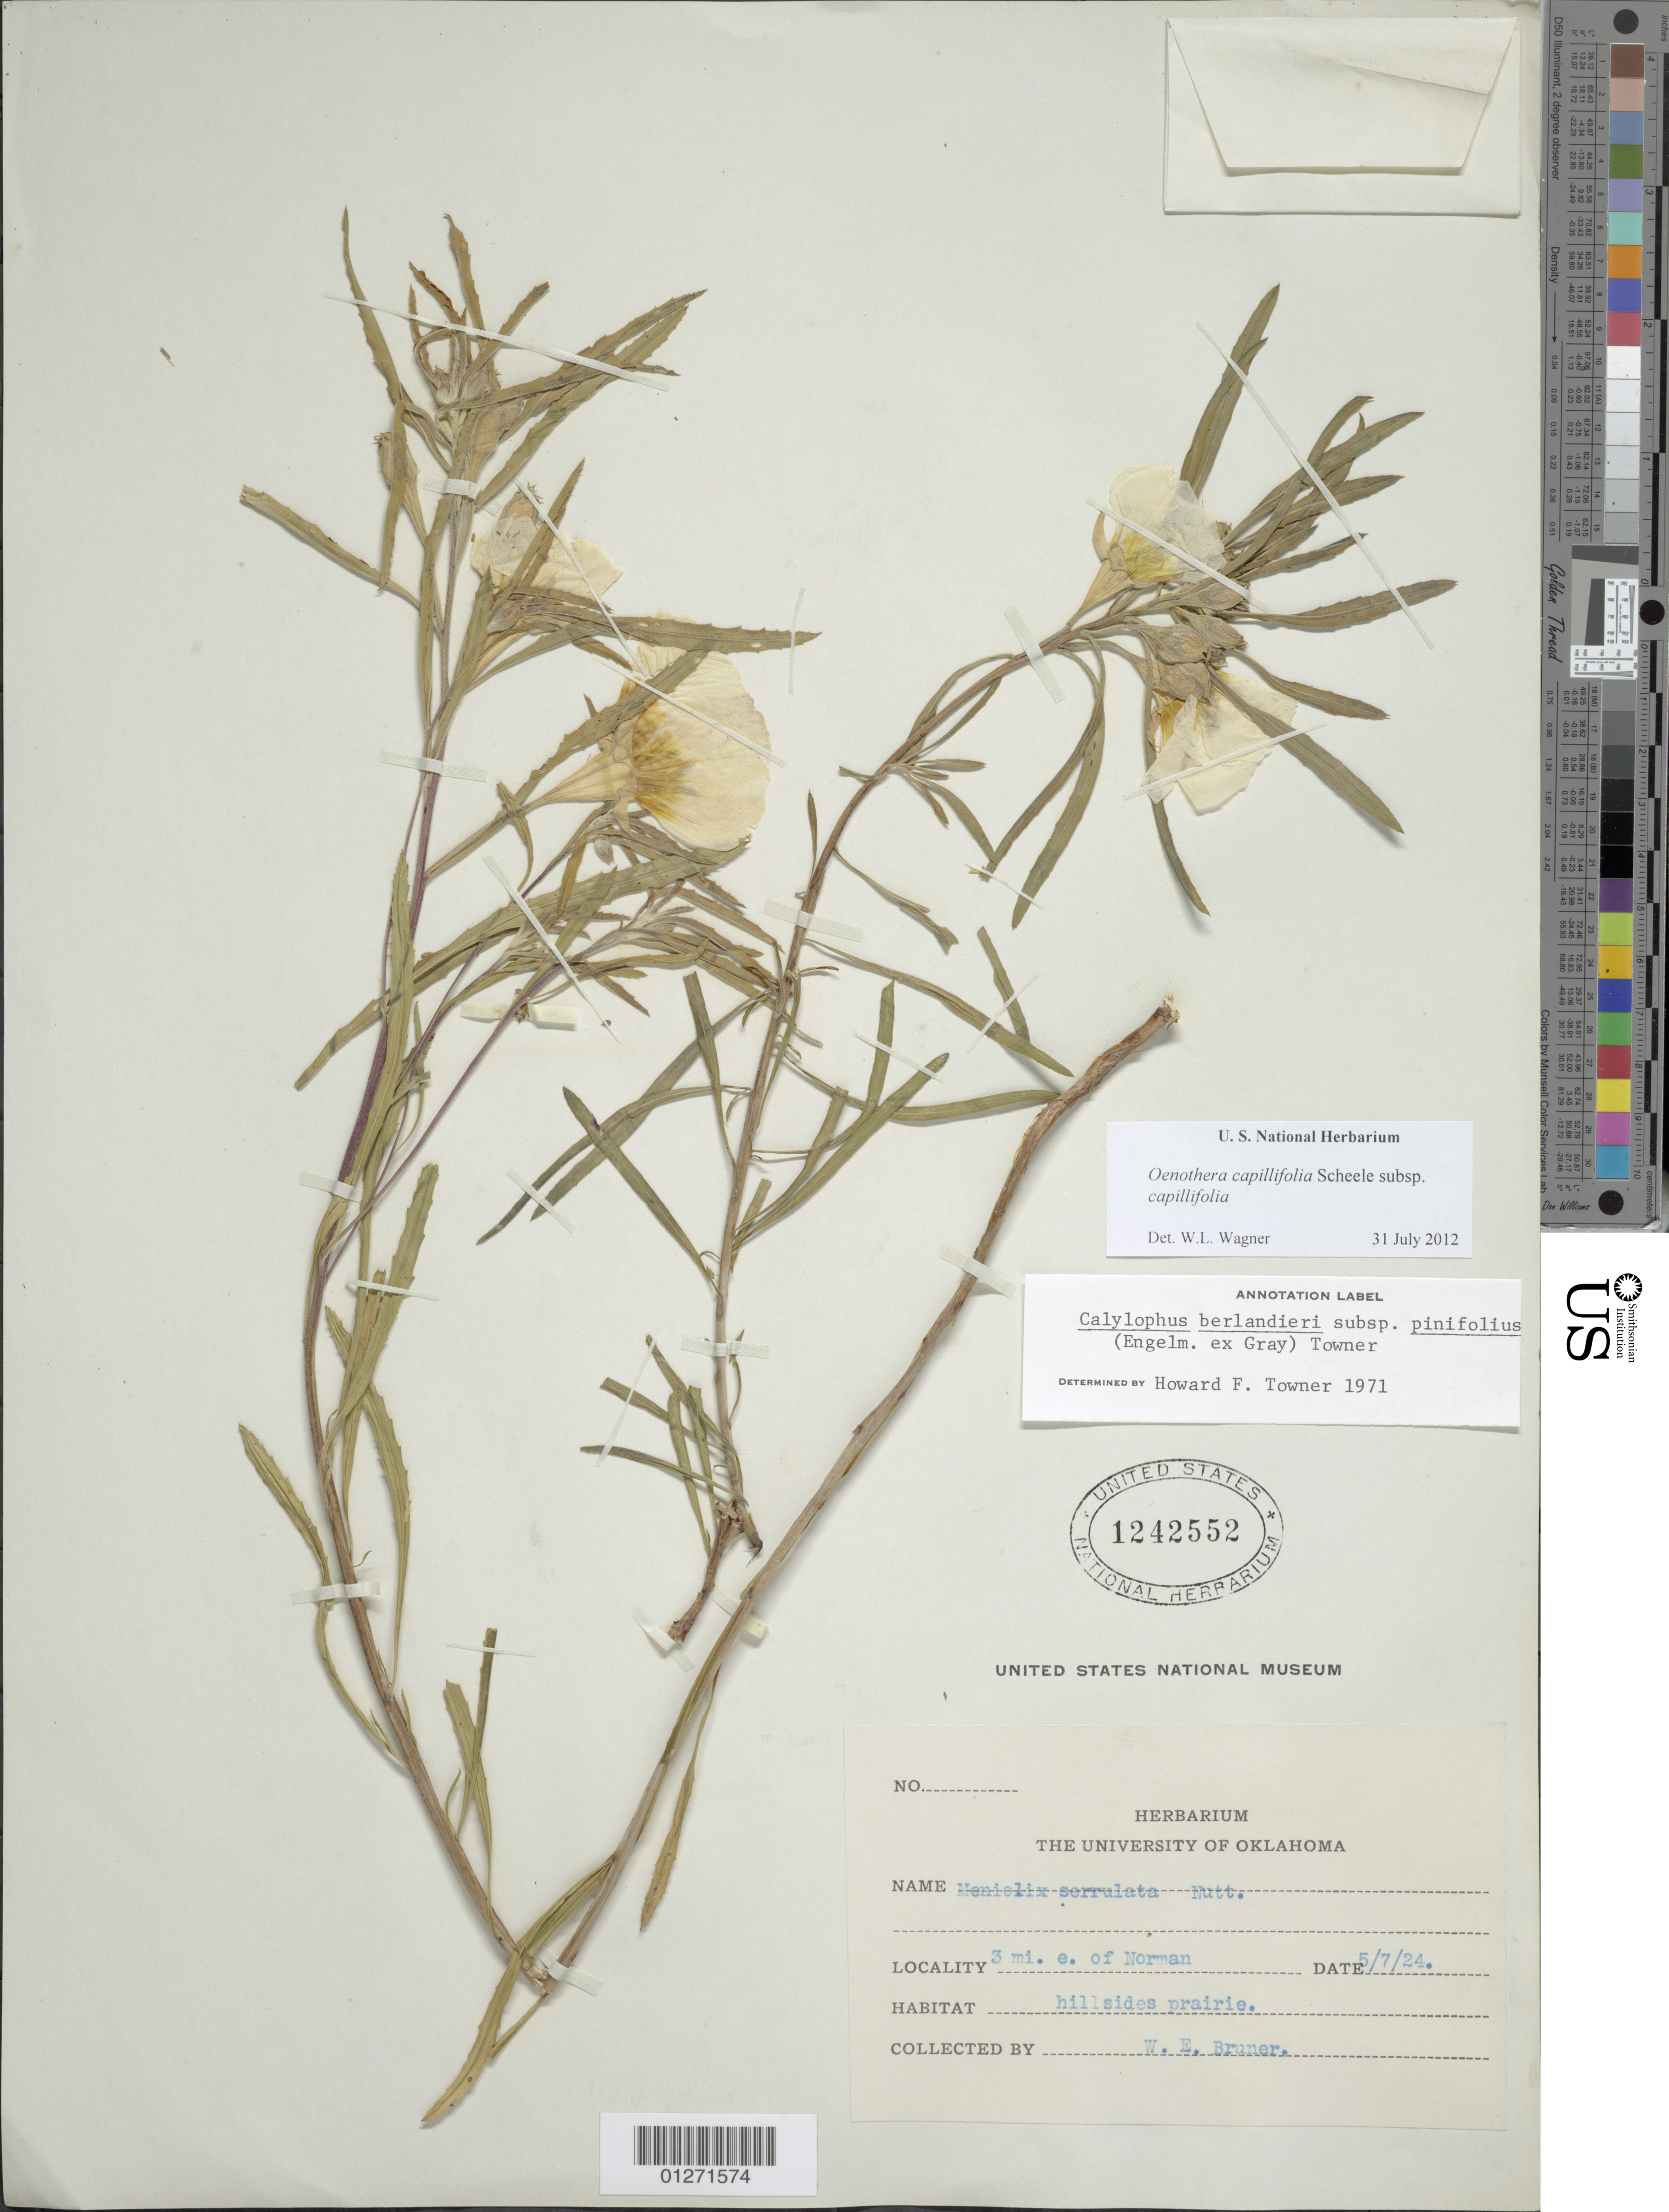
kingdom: Plantae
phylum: Tracheophyta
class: Magnoliopsida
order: Myrtales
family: Onagraceae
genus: Oenothera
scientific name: Oenothera capillifolia subsp. capillifolia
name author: Scheele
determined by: Wagner, W. L., (BOT), Smithsonian Institution - National Museum of Natural History (UNITED STATES)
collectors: W. Bruner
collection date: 1924-05-07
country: United States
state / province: Oklahoma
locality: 3 mi E of Norman.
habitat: Hillsides prairie.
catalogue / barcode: US 1242552